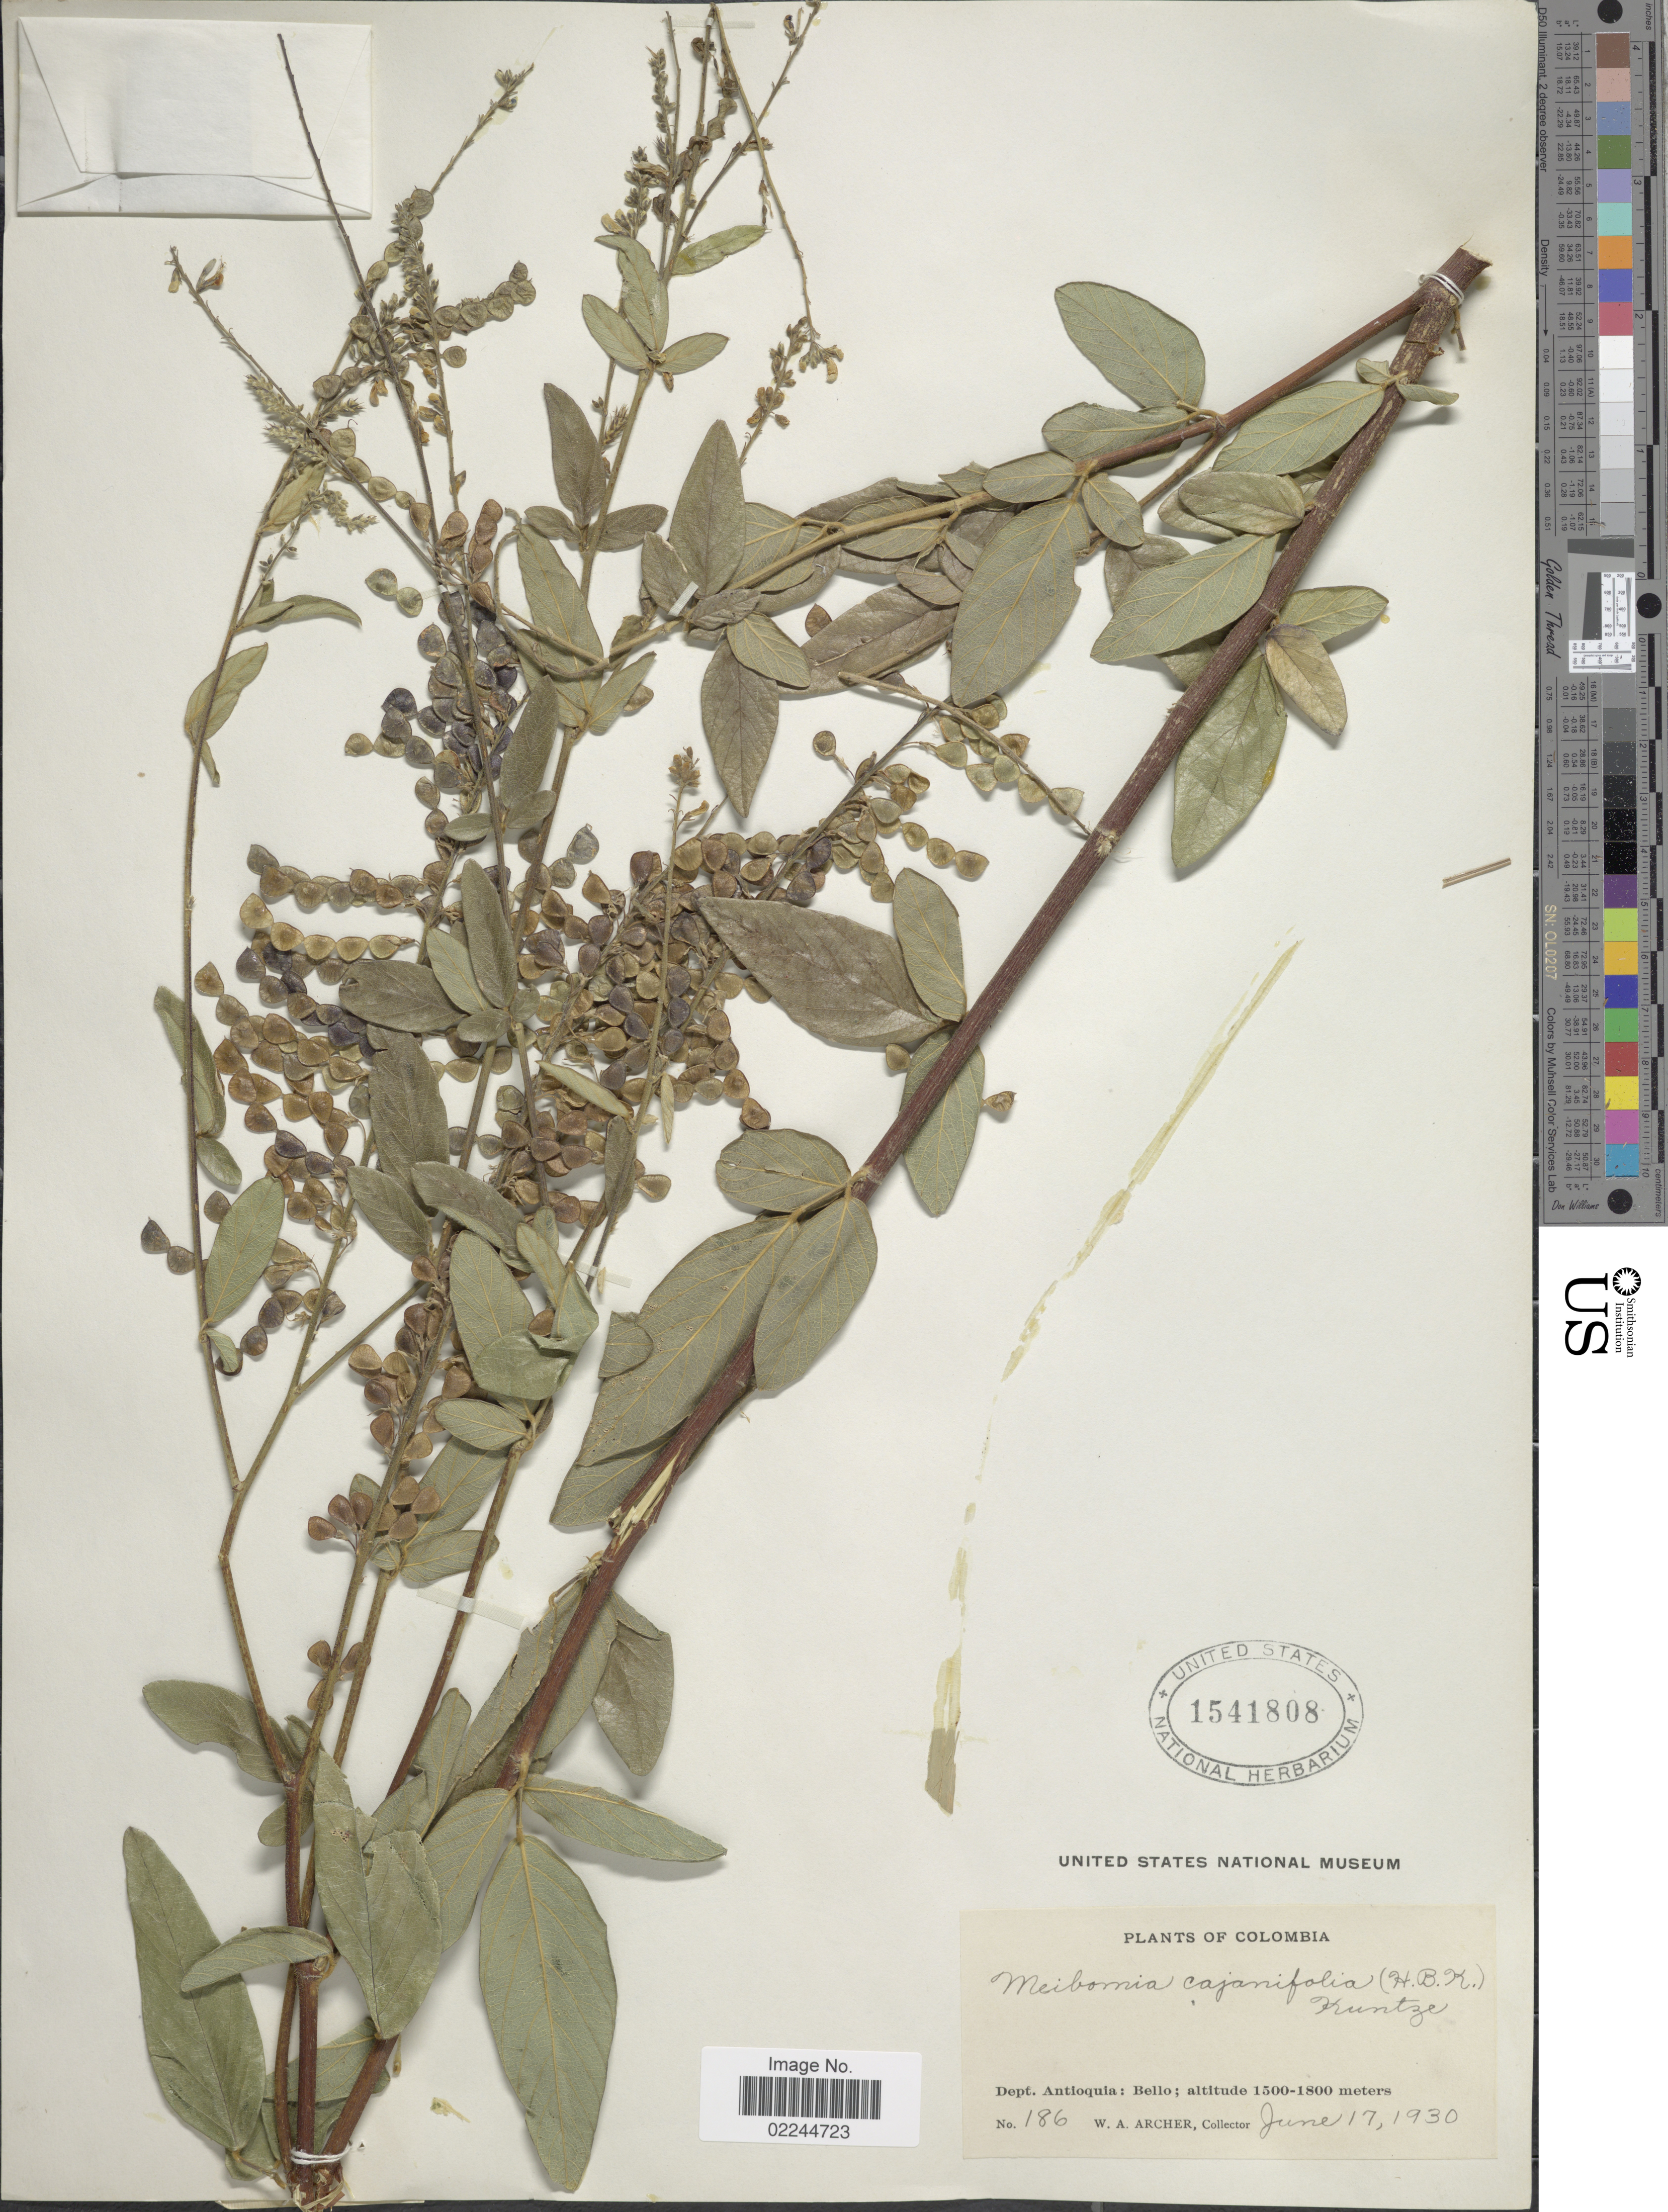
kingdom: Plantae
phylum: Tracheophyta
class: Magnoliopsida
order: Fabales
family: Fabaceae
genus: Desmodium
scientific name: Desmodium cajanifolium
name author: (Kunth) DC.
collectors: W. A. Archer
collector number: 186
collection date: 1930-06-17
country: Colombia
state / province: Antioquia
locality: Bello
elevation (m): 1500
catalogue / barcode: US 1541808